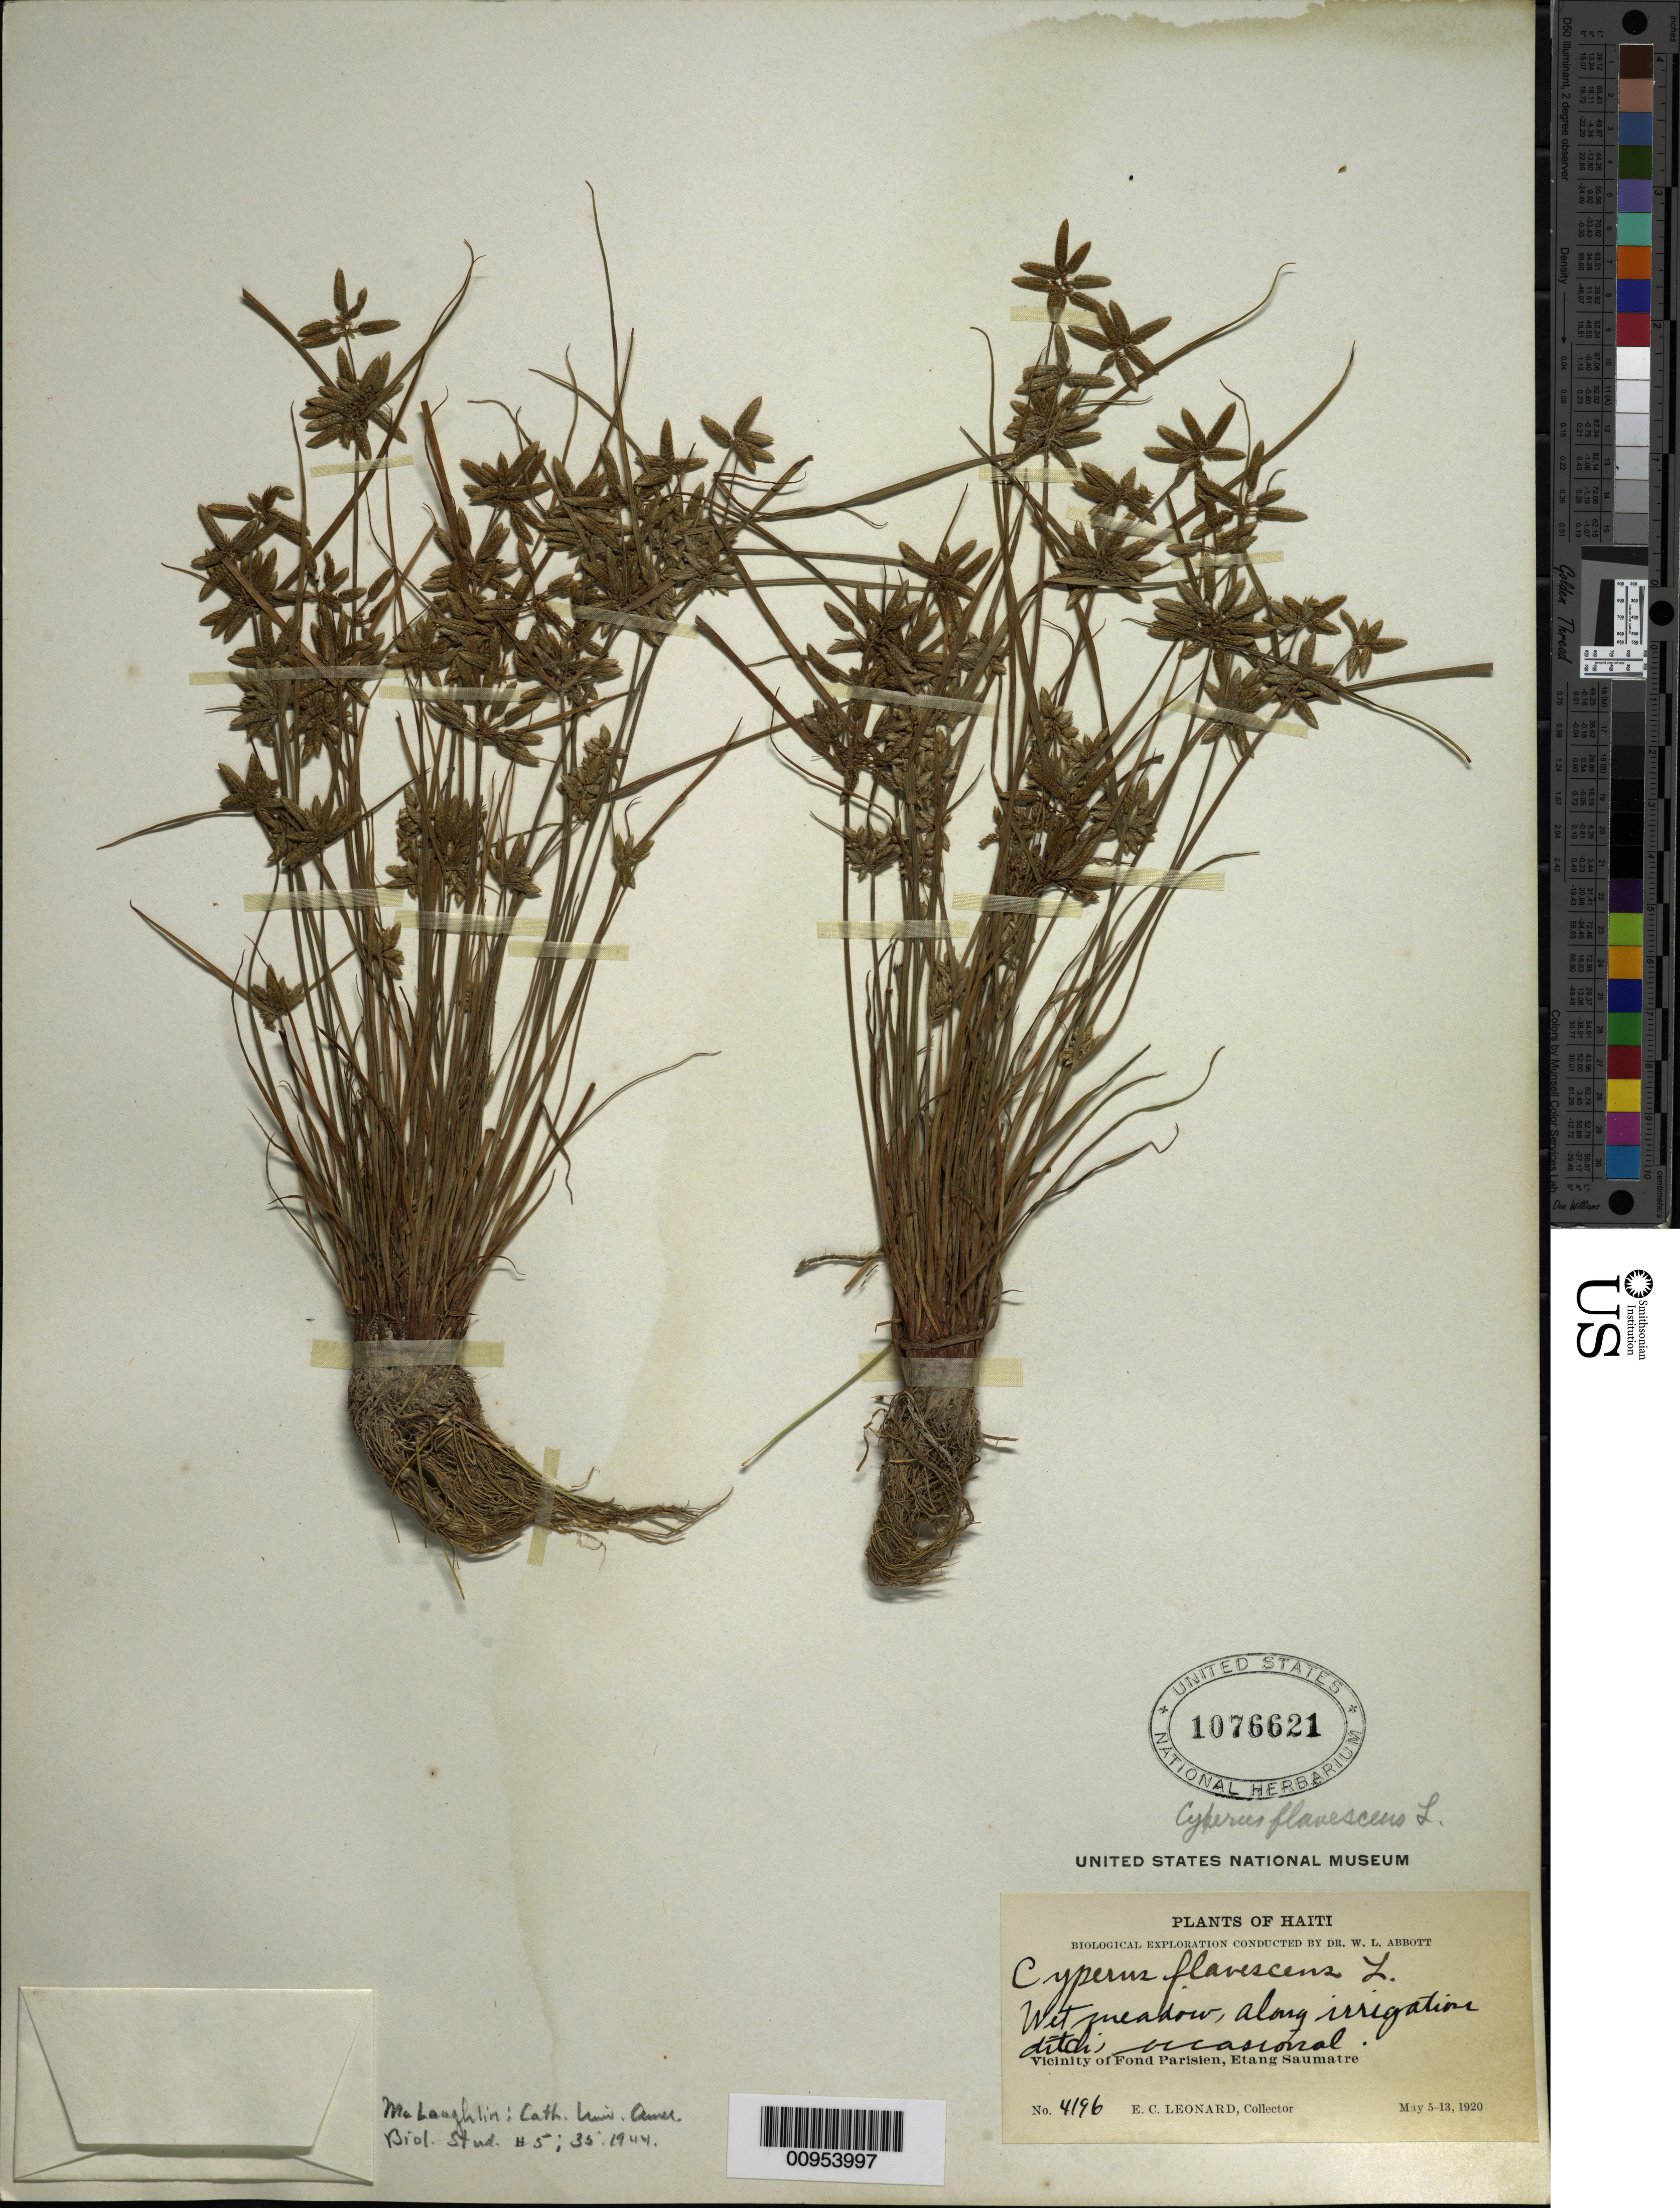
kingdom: Plantae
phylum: Tracheophyta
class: Liliopsida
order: Poales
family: Cyperaceae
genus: Cyperus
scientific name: Cyperus flavescens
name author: L.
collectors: E. C. Leonard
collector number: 4196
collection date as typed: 05 May 1920 to 13 May 1920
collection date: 1920-05-05/1920-05-13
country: Haiti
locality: Vicinity of Fond Parisien, Etang Saumatre, meadow along irrigation ditch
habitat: Wet meadow along irrigation ditch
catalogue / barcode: US 1076621